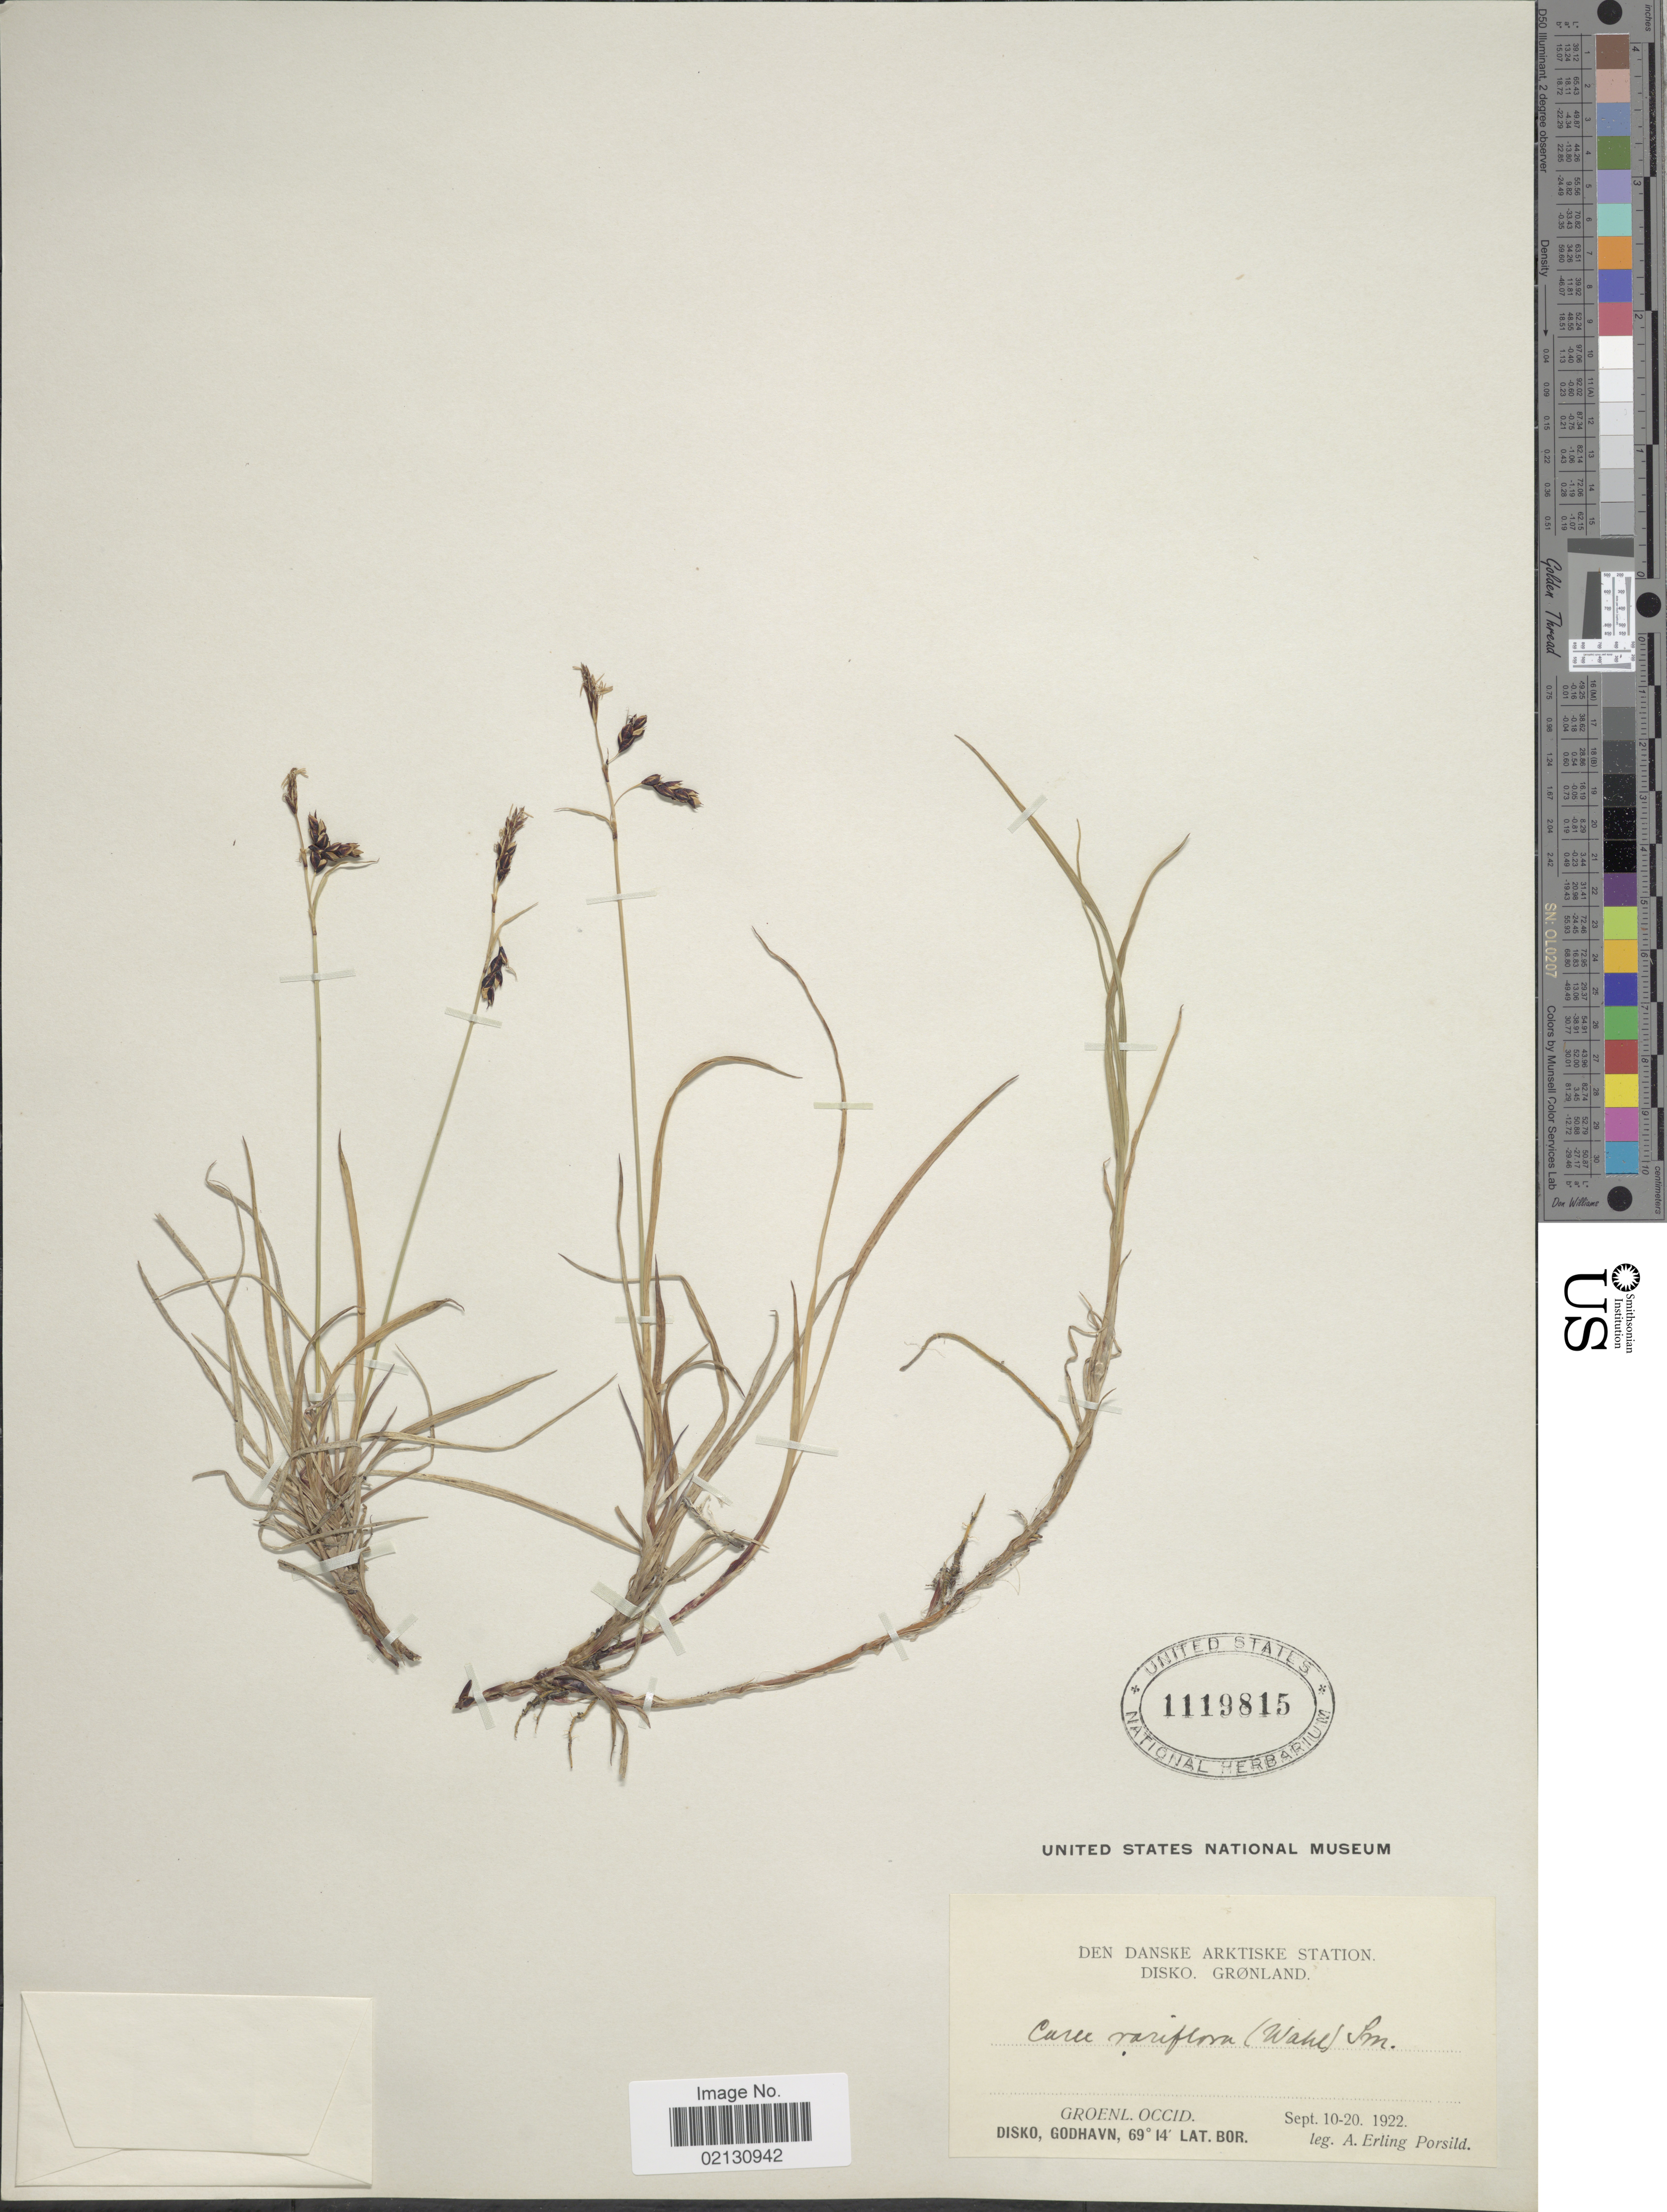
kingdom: Plantae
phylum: Tracheophyta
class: Liliopsida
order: Poales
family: Cyperaceae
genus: Carex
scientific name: Carex rariflora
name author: (Wahlenb.) Sm.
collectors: A. E. Porsild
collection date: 1922-09-10/1922-09-20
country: Greenland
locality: Groenl. occid. Disko, Godhavn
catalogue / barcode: US 1119815